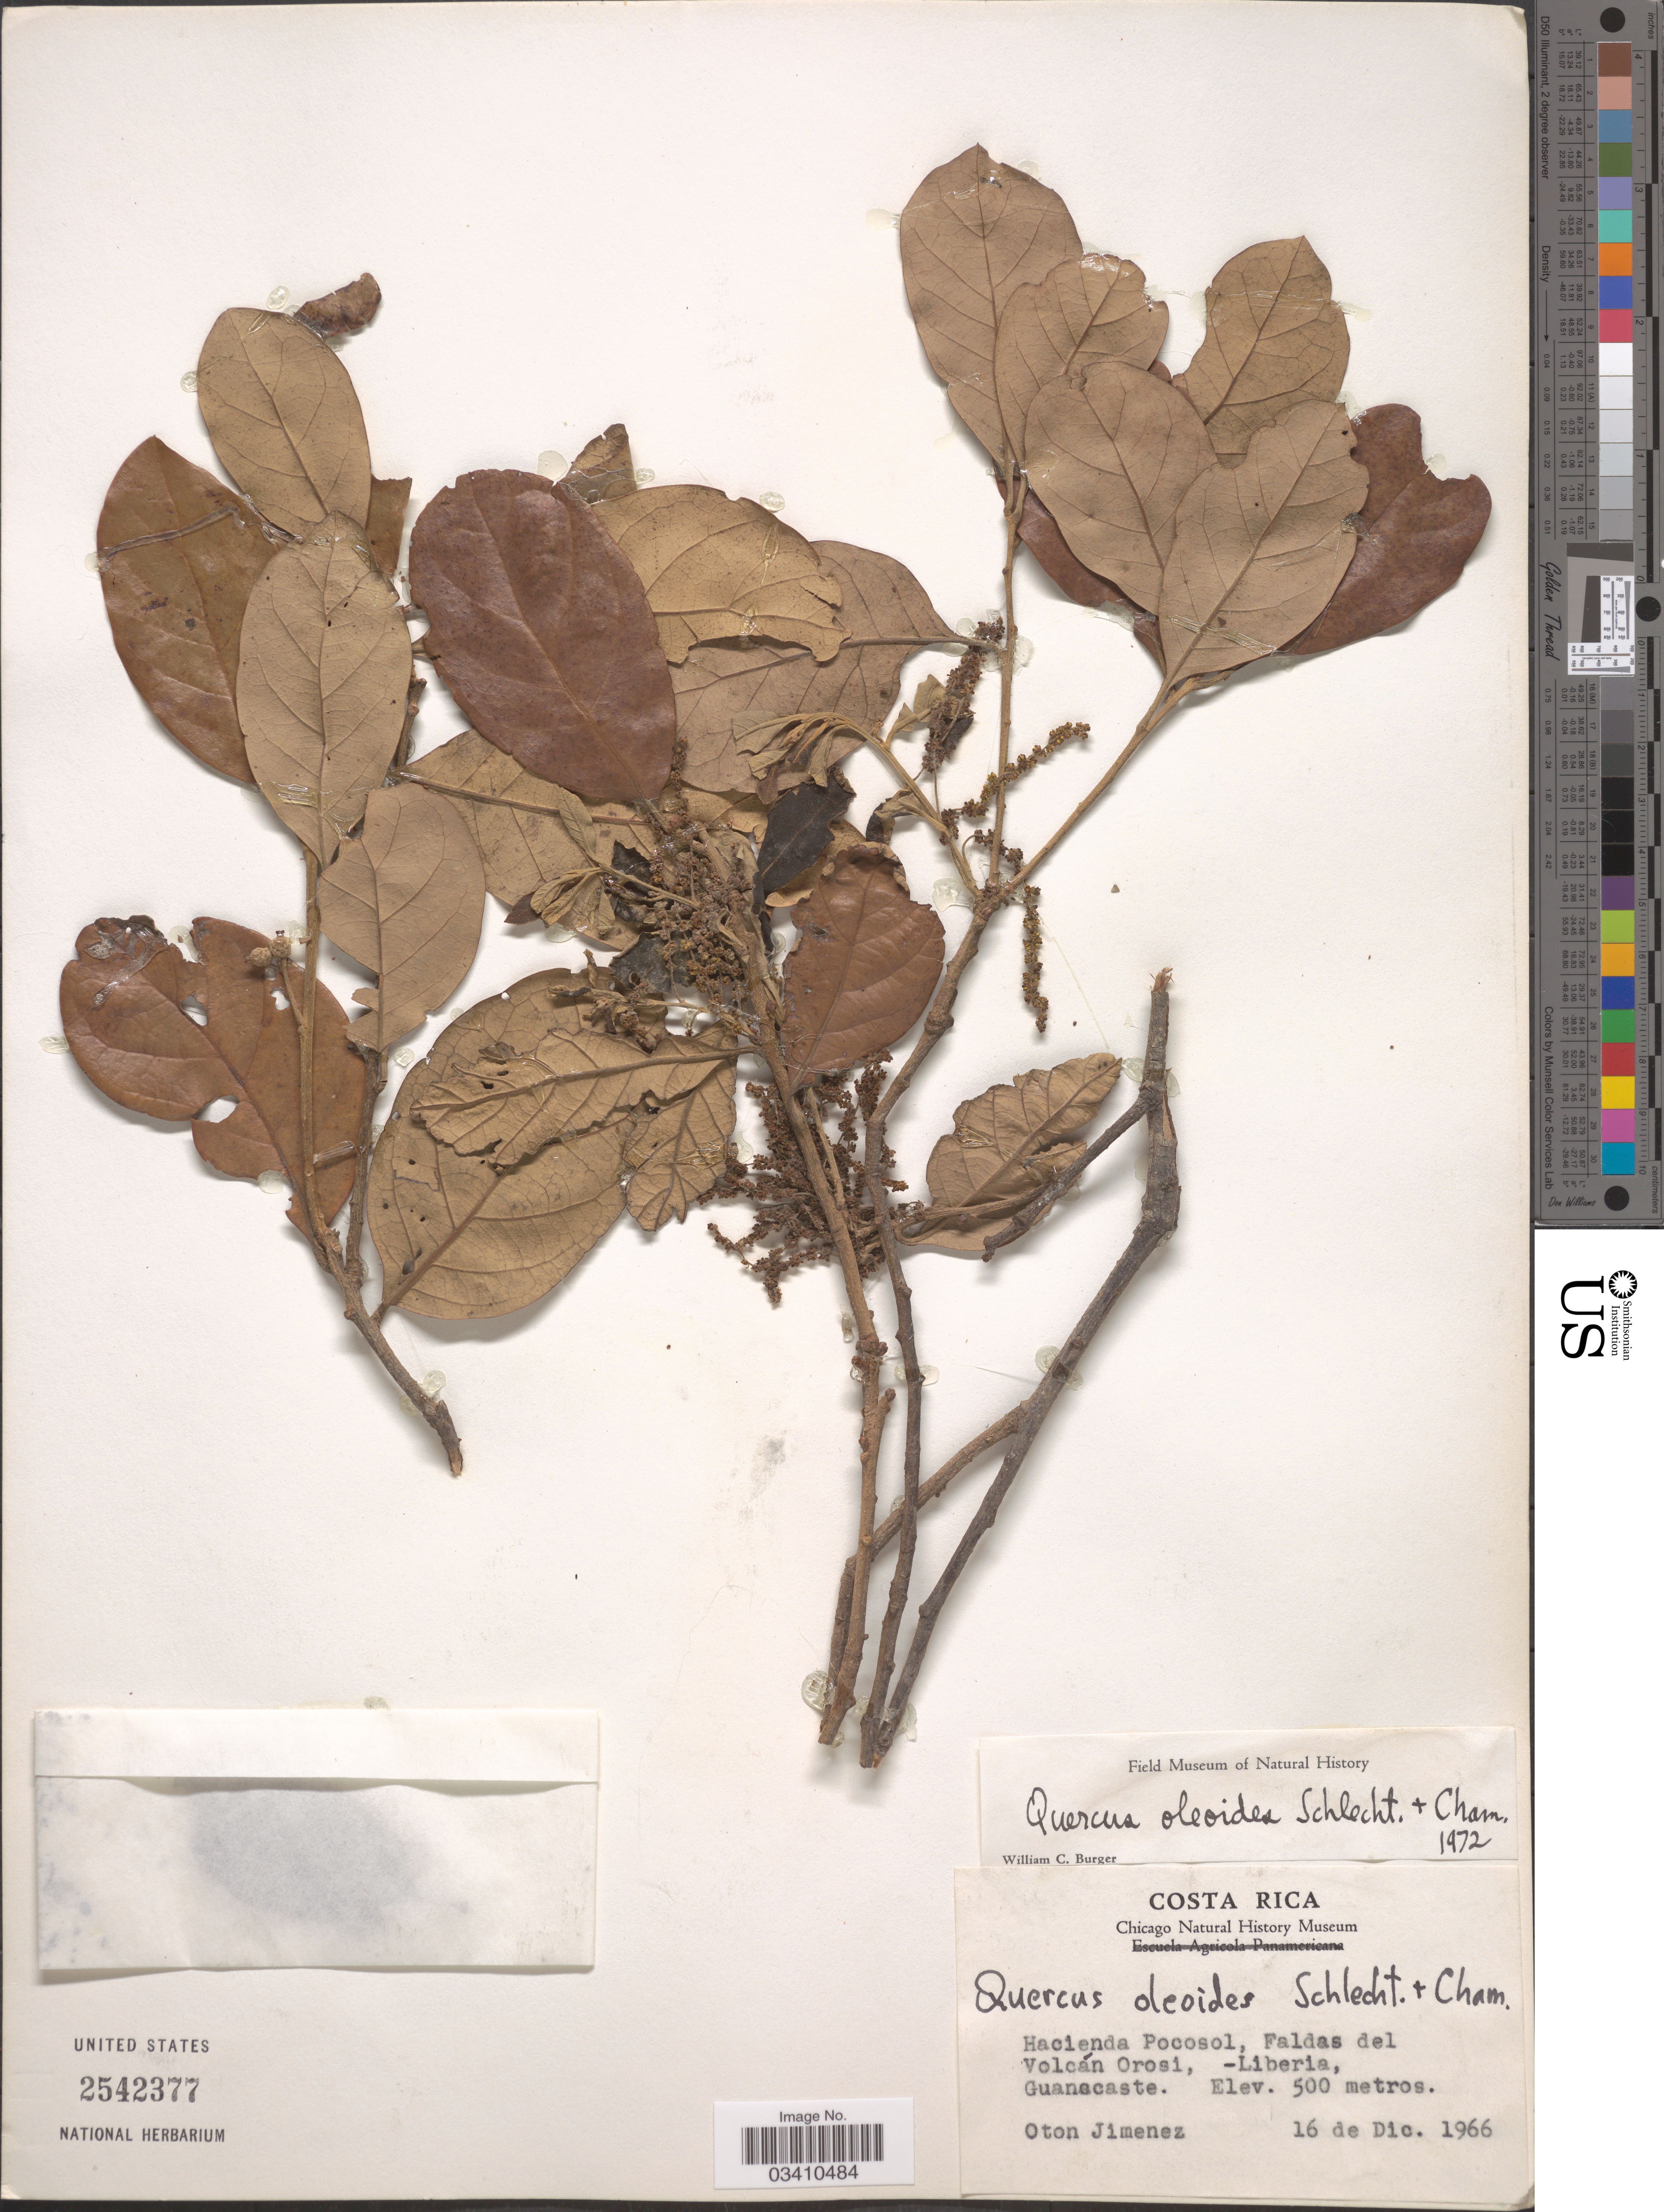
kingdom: Plantae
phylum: Tracheophyta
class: Magnoliopsida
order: Fagales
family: Fagaceae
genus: Quercus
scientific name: Quercus oleoides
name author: Schltdl. & Cham.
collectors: O. Jimenez L.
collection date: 1966-12-16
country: Costa Rica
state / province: Guanacaste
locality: Hacienda Pocosol, Faldas del Volcán Orosi, -Liberia.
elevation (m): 500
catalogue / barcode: US 2542377